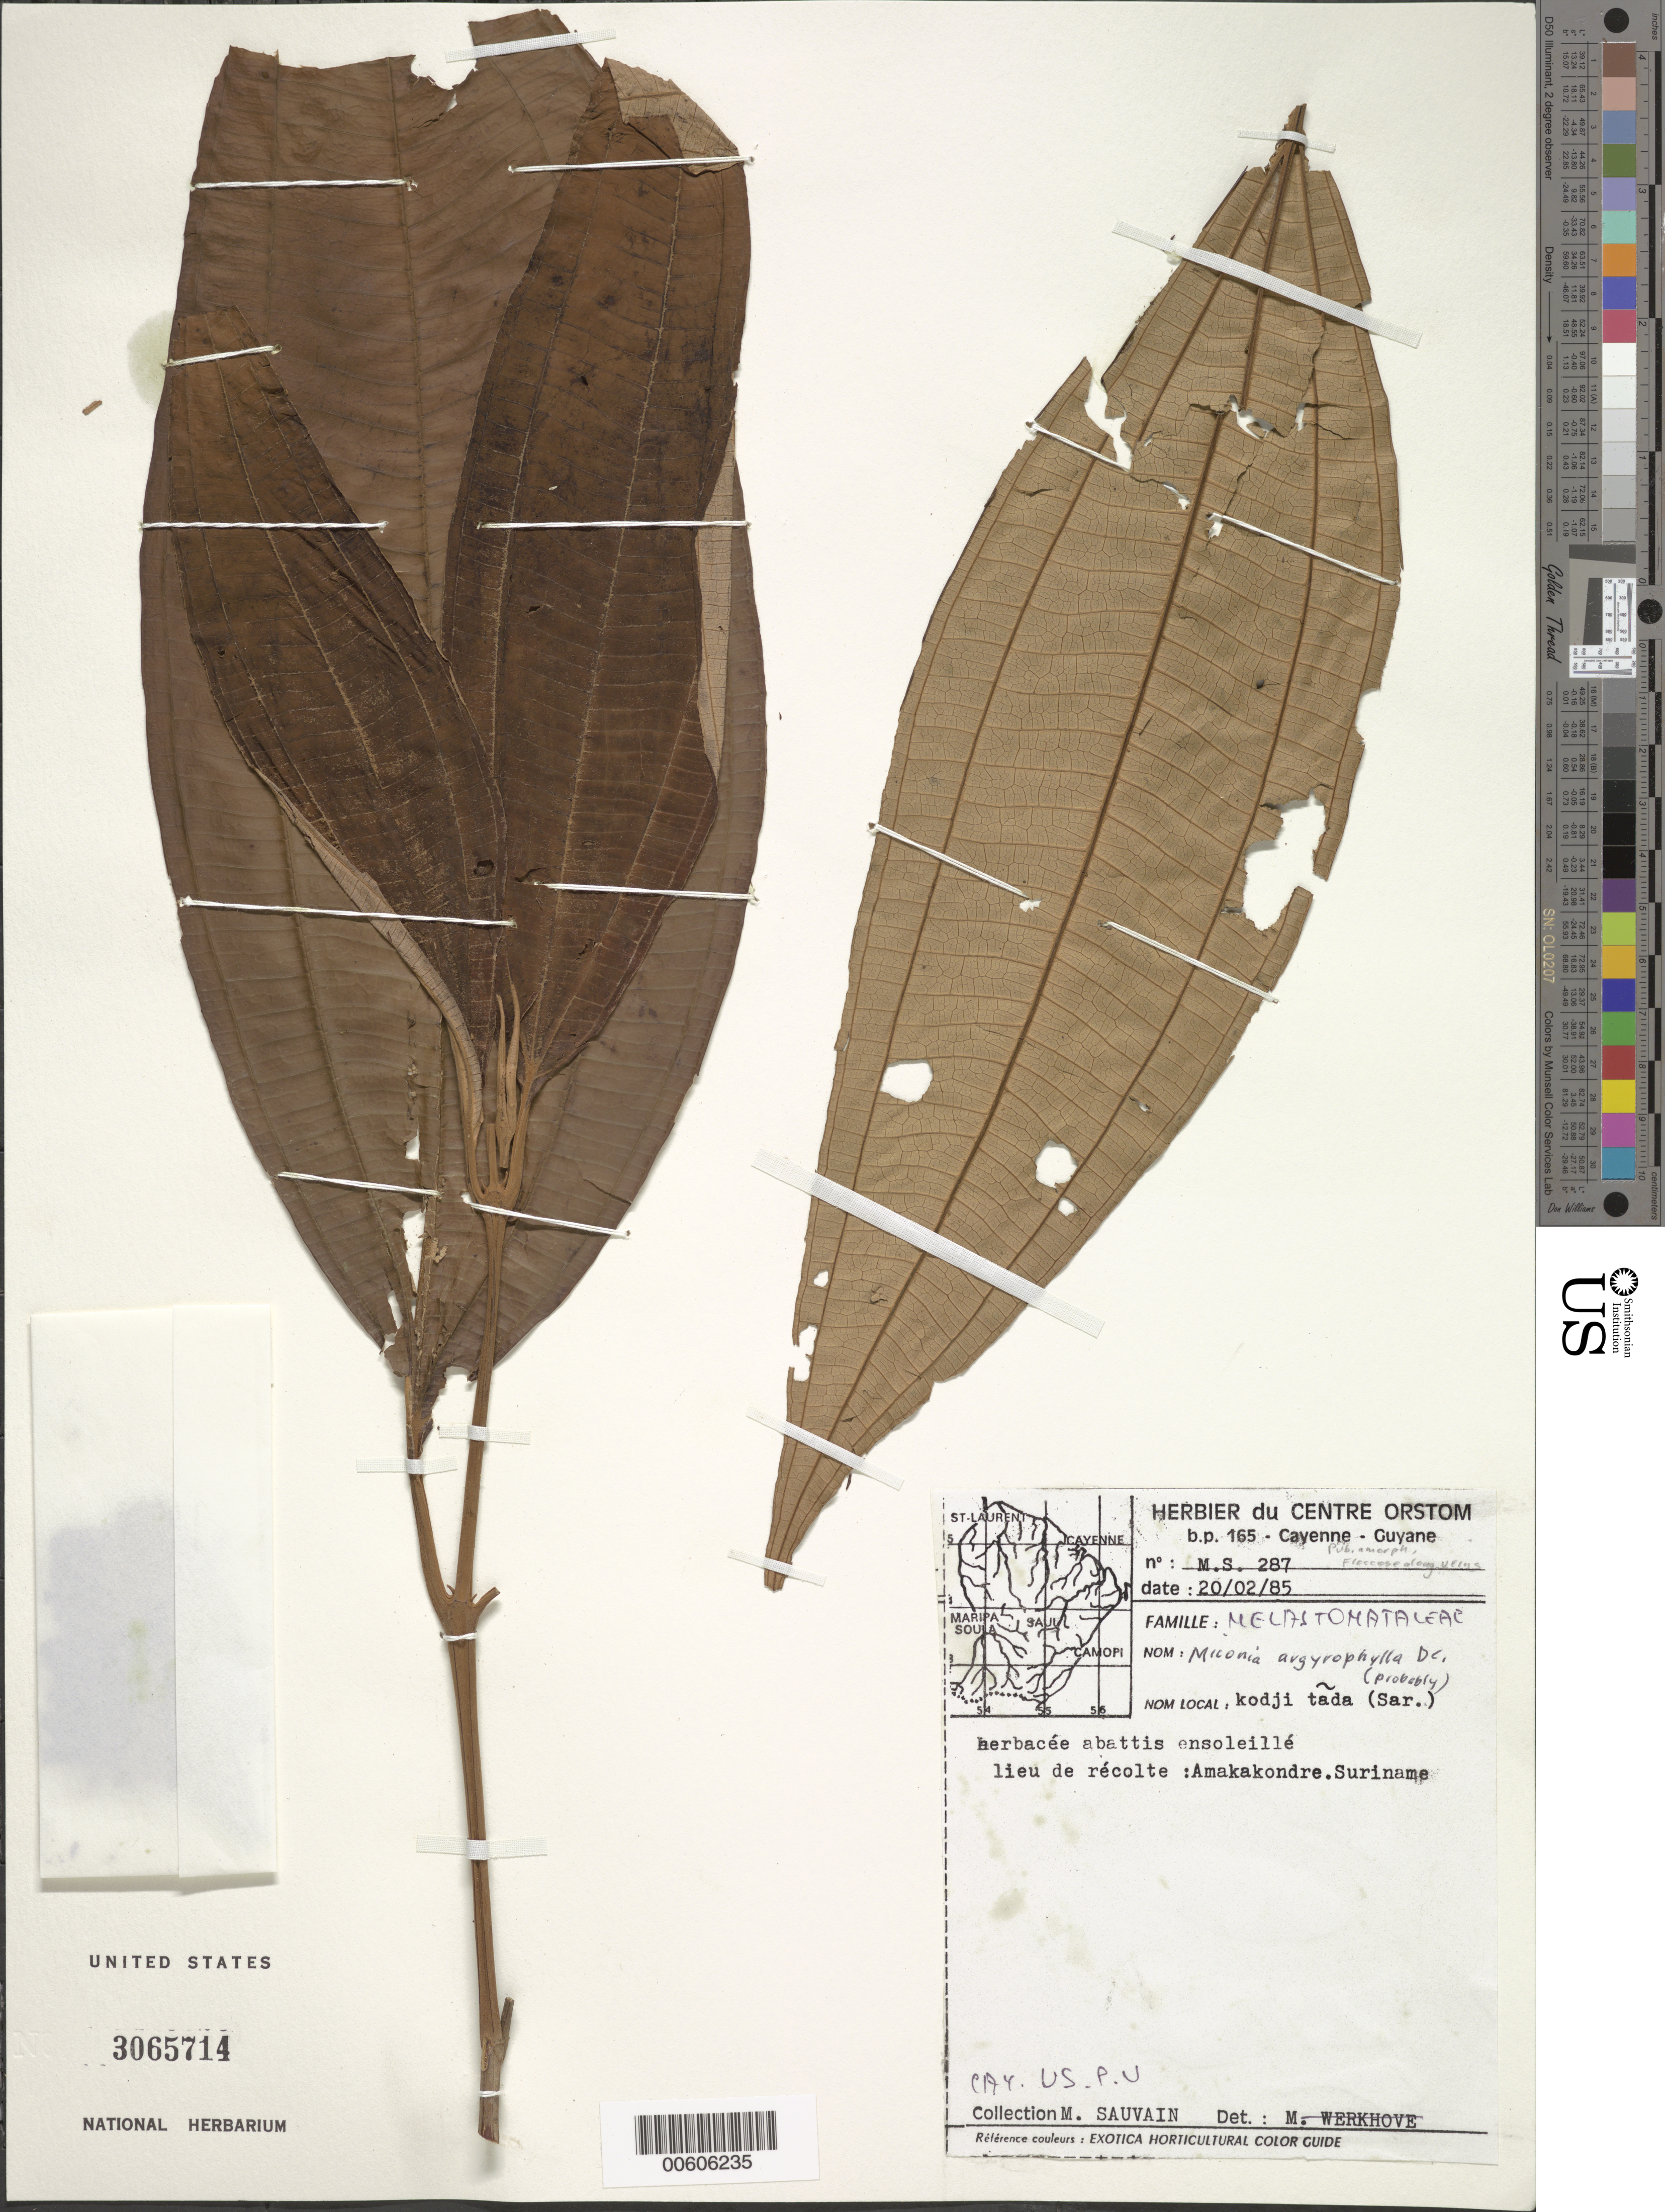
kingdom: Plantae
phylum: Tracheophyta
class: Magnoliopsida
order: Myrtales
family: Melastomataceae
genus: Miconia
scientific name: Miconia argyrophylla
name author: DC.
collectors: M. Sauvain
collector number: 287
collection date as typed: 20-Feb-85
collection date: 1985-02-20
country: Suriname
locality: Amaka kondre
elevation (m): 200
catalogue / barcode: US 3065714